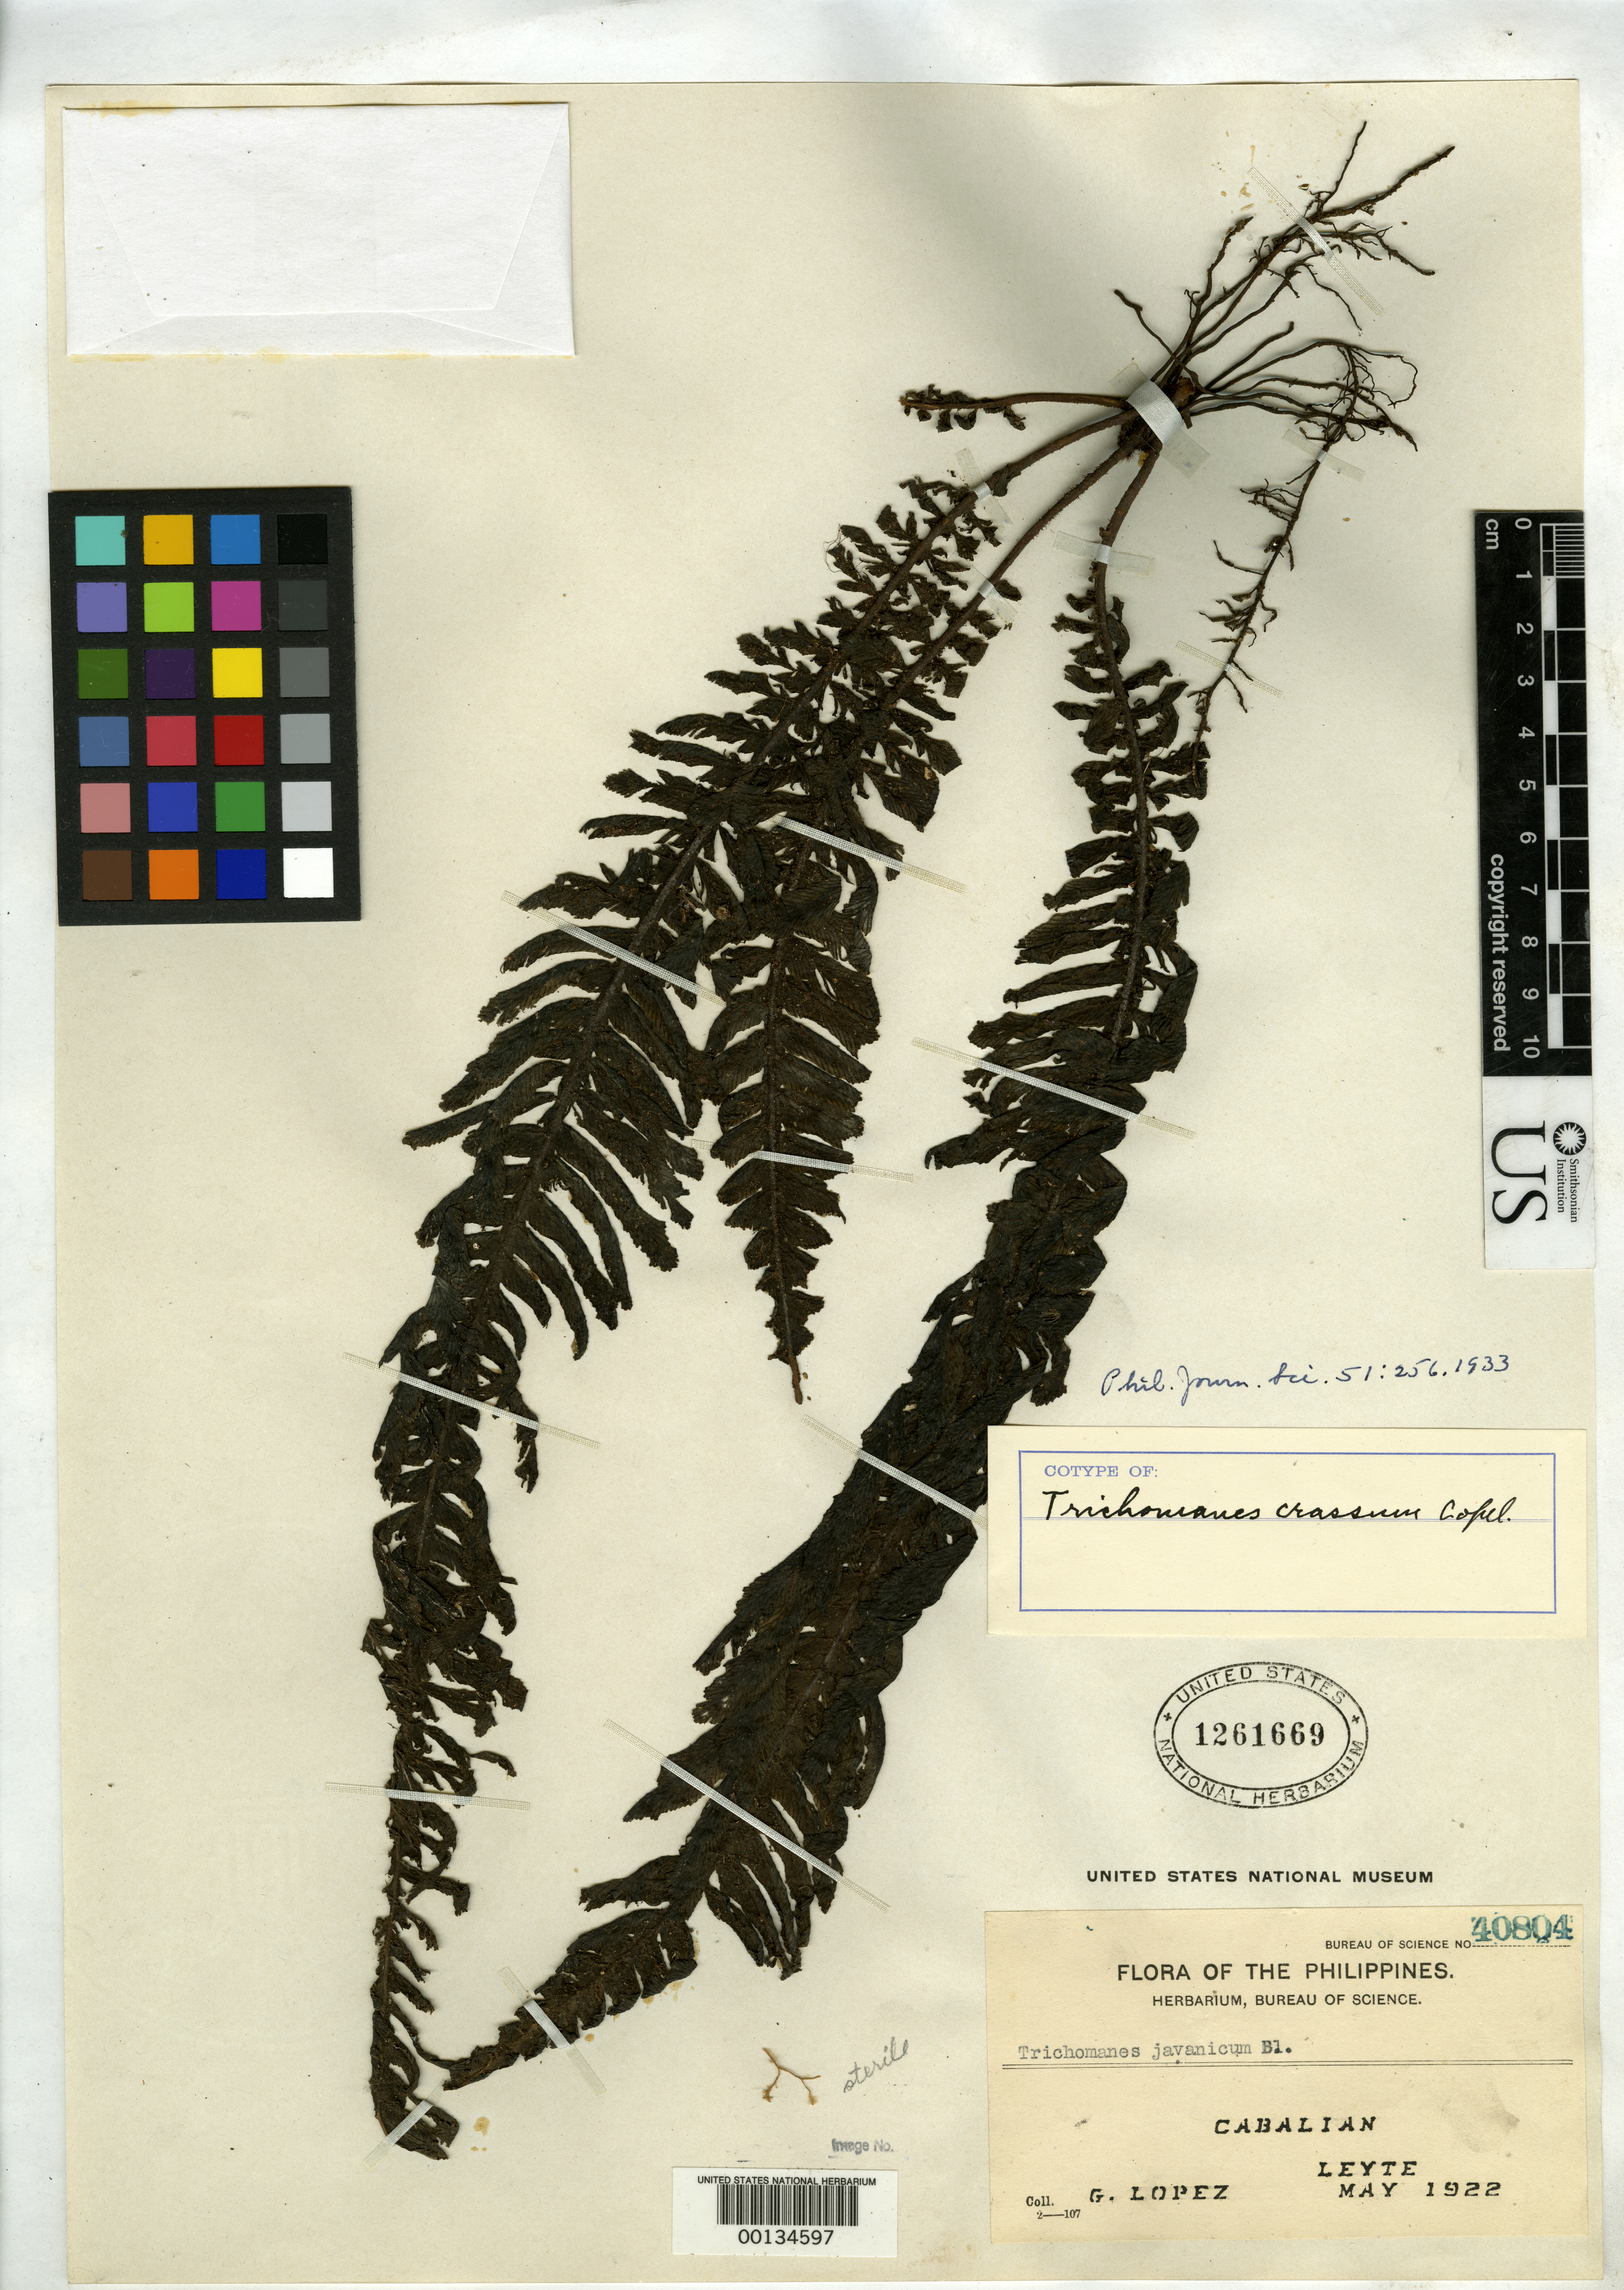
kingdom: Plantae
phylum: Tracheophyta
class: Polypodiopsida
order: Hymenophyllales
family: Hymenophyllaceae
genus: Trichomanes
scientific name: Trichomanes crassum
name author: Copel.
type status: Isotype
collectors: G. Lopéz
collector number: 40804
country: Philippines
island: Leyte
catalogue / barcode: US 1261669